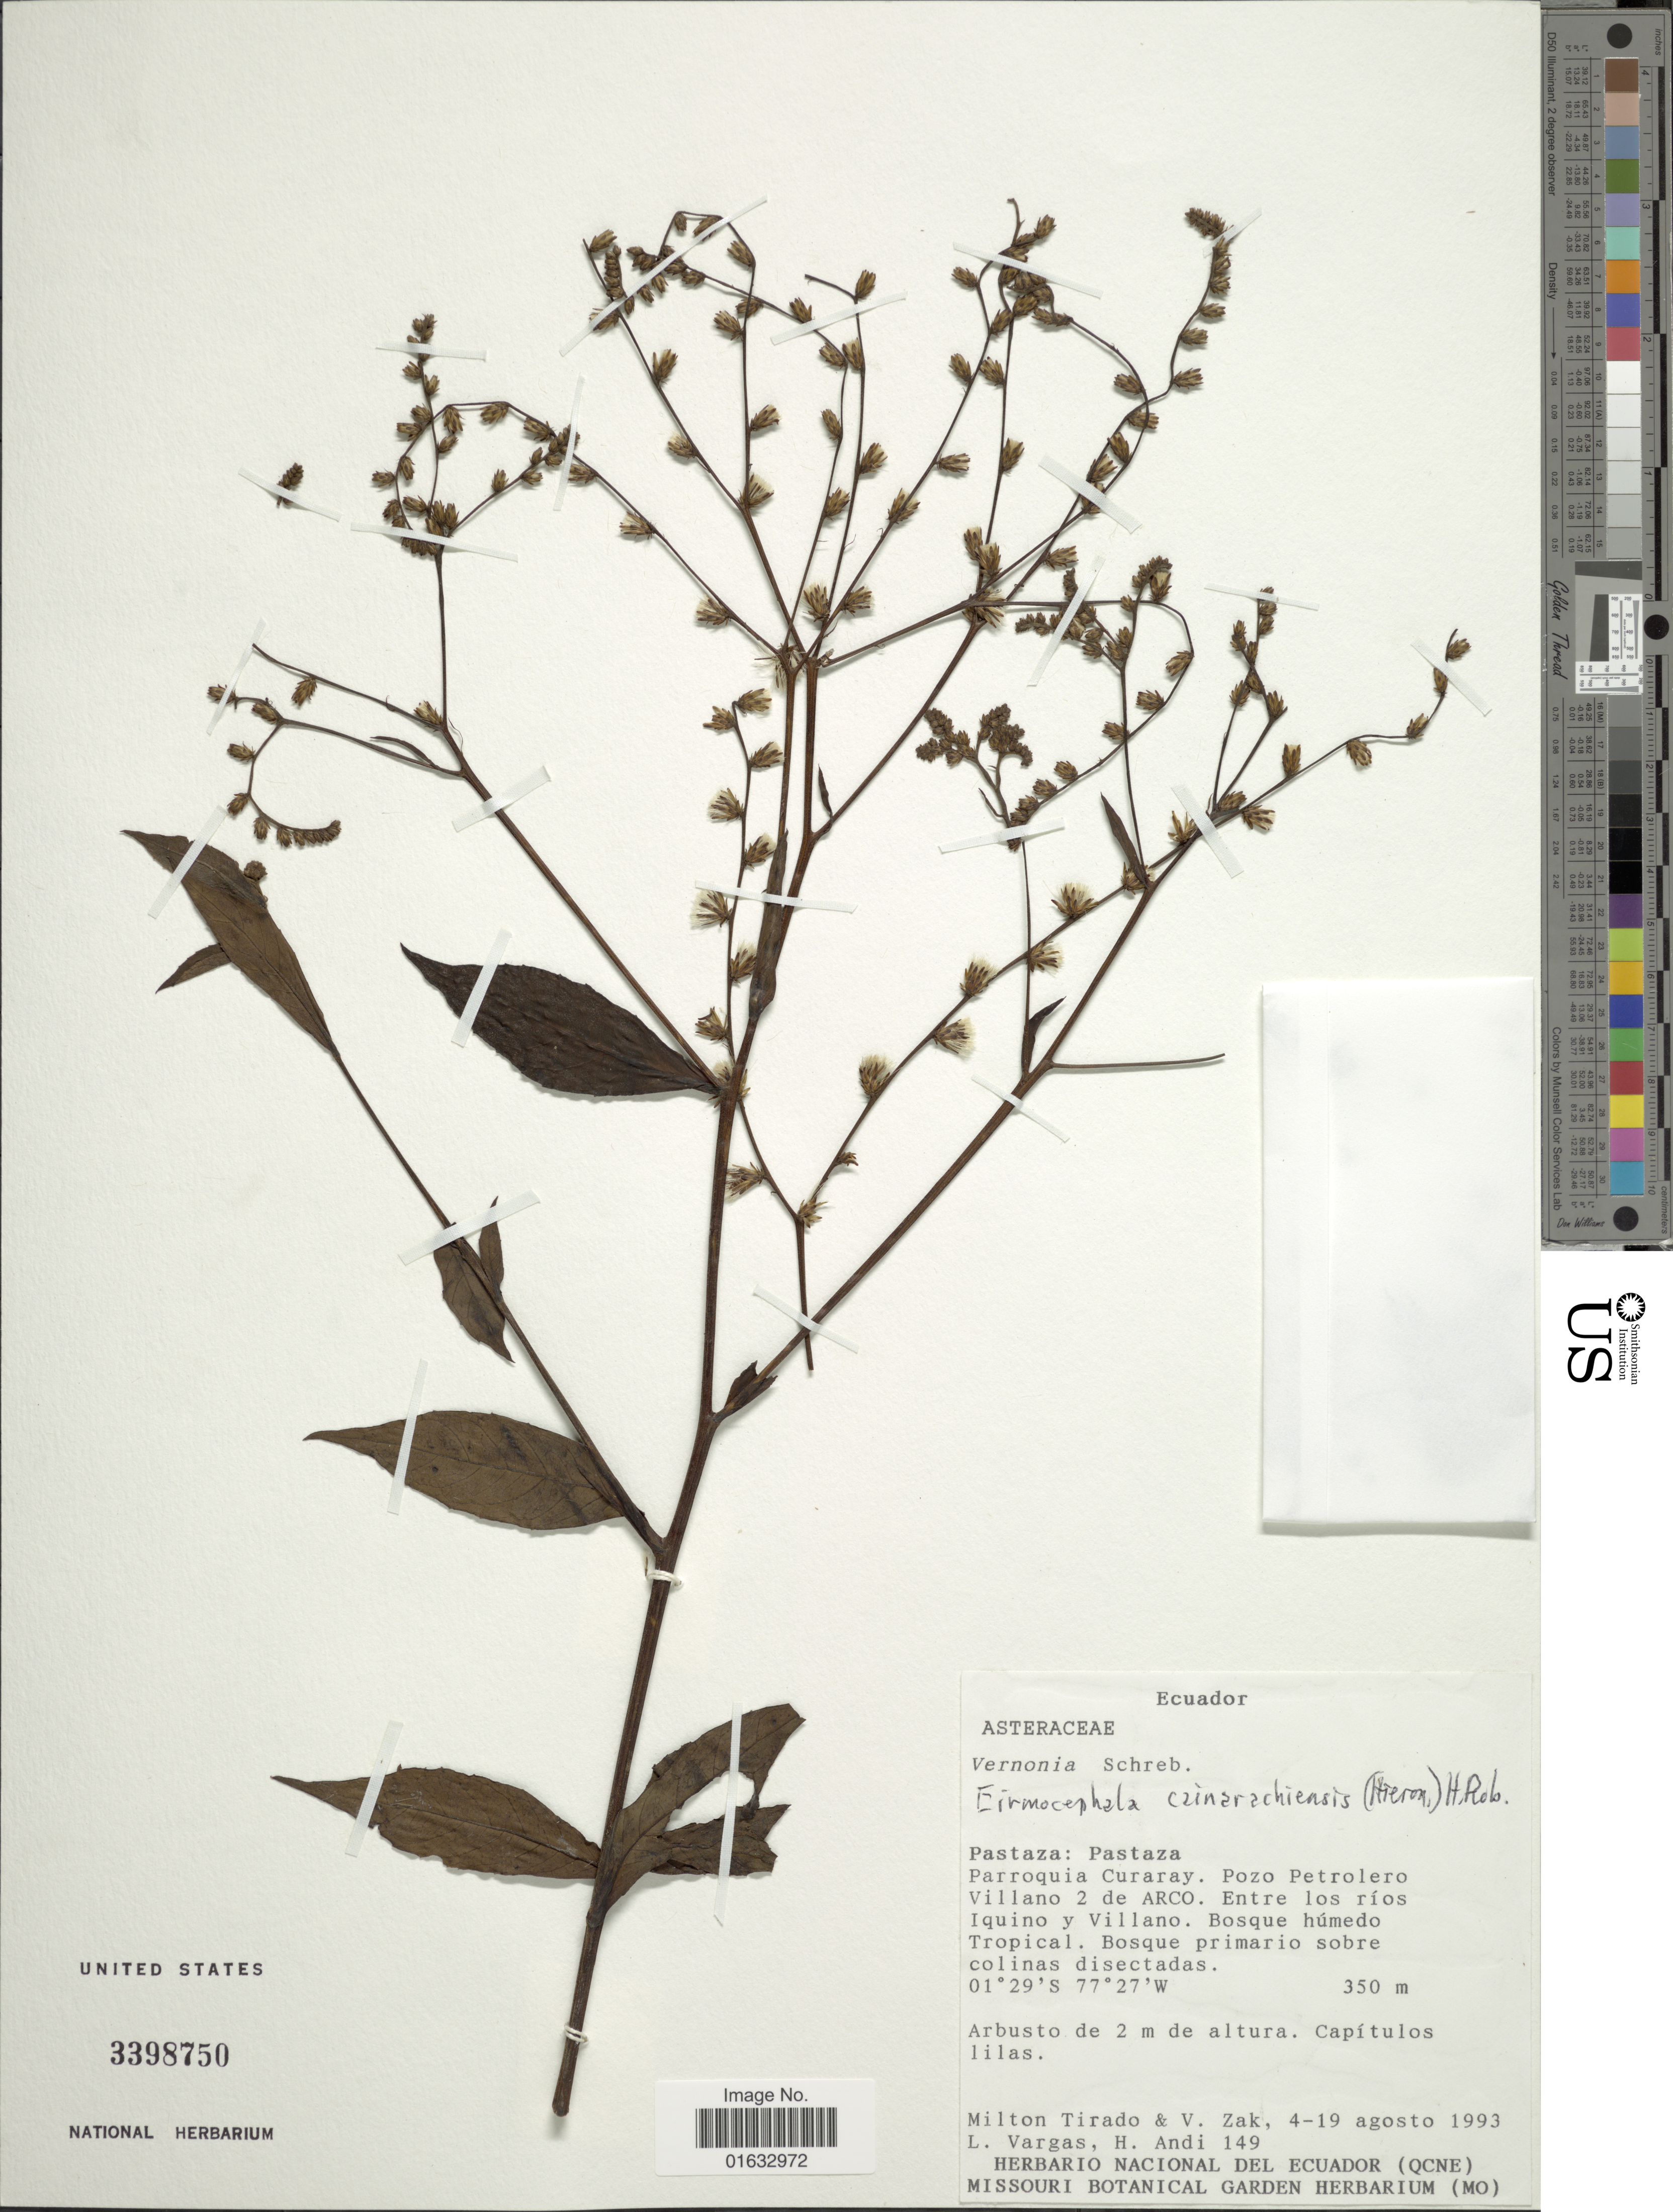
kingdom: Plantae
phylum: Tracheophyta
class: Magnoliopsida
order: Asterales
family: Asteraceae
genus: Eirmocephala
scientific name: Eirmocephala cainarachiensis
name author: (Hieron.) H. Rob.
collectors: M. Tirado, V. Zak, L. Vargas & H. Andi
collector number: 149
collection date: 1993-08-04/1993-08-19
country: Ecuador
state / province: Pastaza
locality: Ecuador, Pastaza: Pastaza, Parroquia Curaray. Pozo Petrolero Villano 2 de Arco. Entre los ríos Iquino y Villano. Bosque húmedo Tropical.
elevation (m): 350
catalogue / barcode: US 3398750